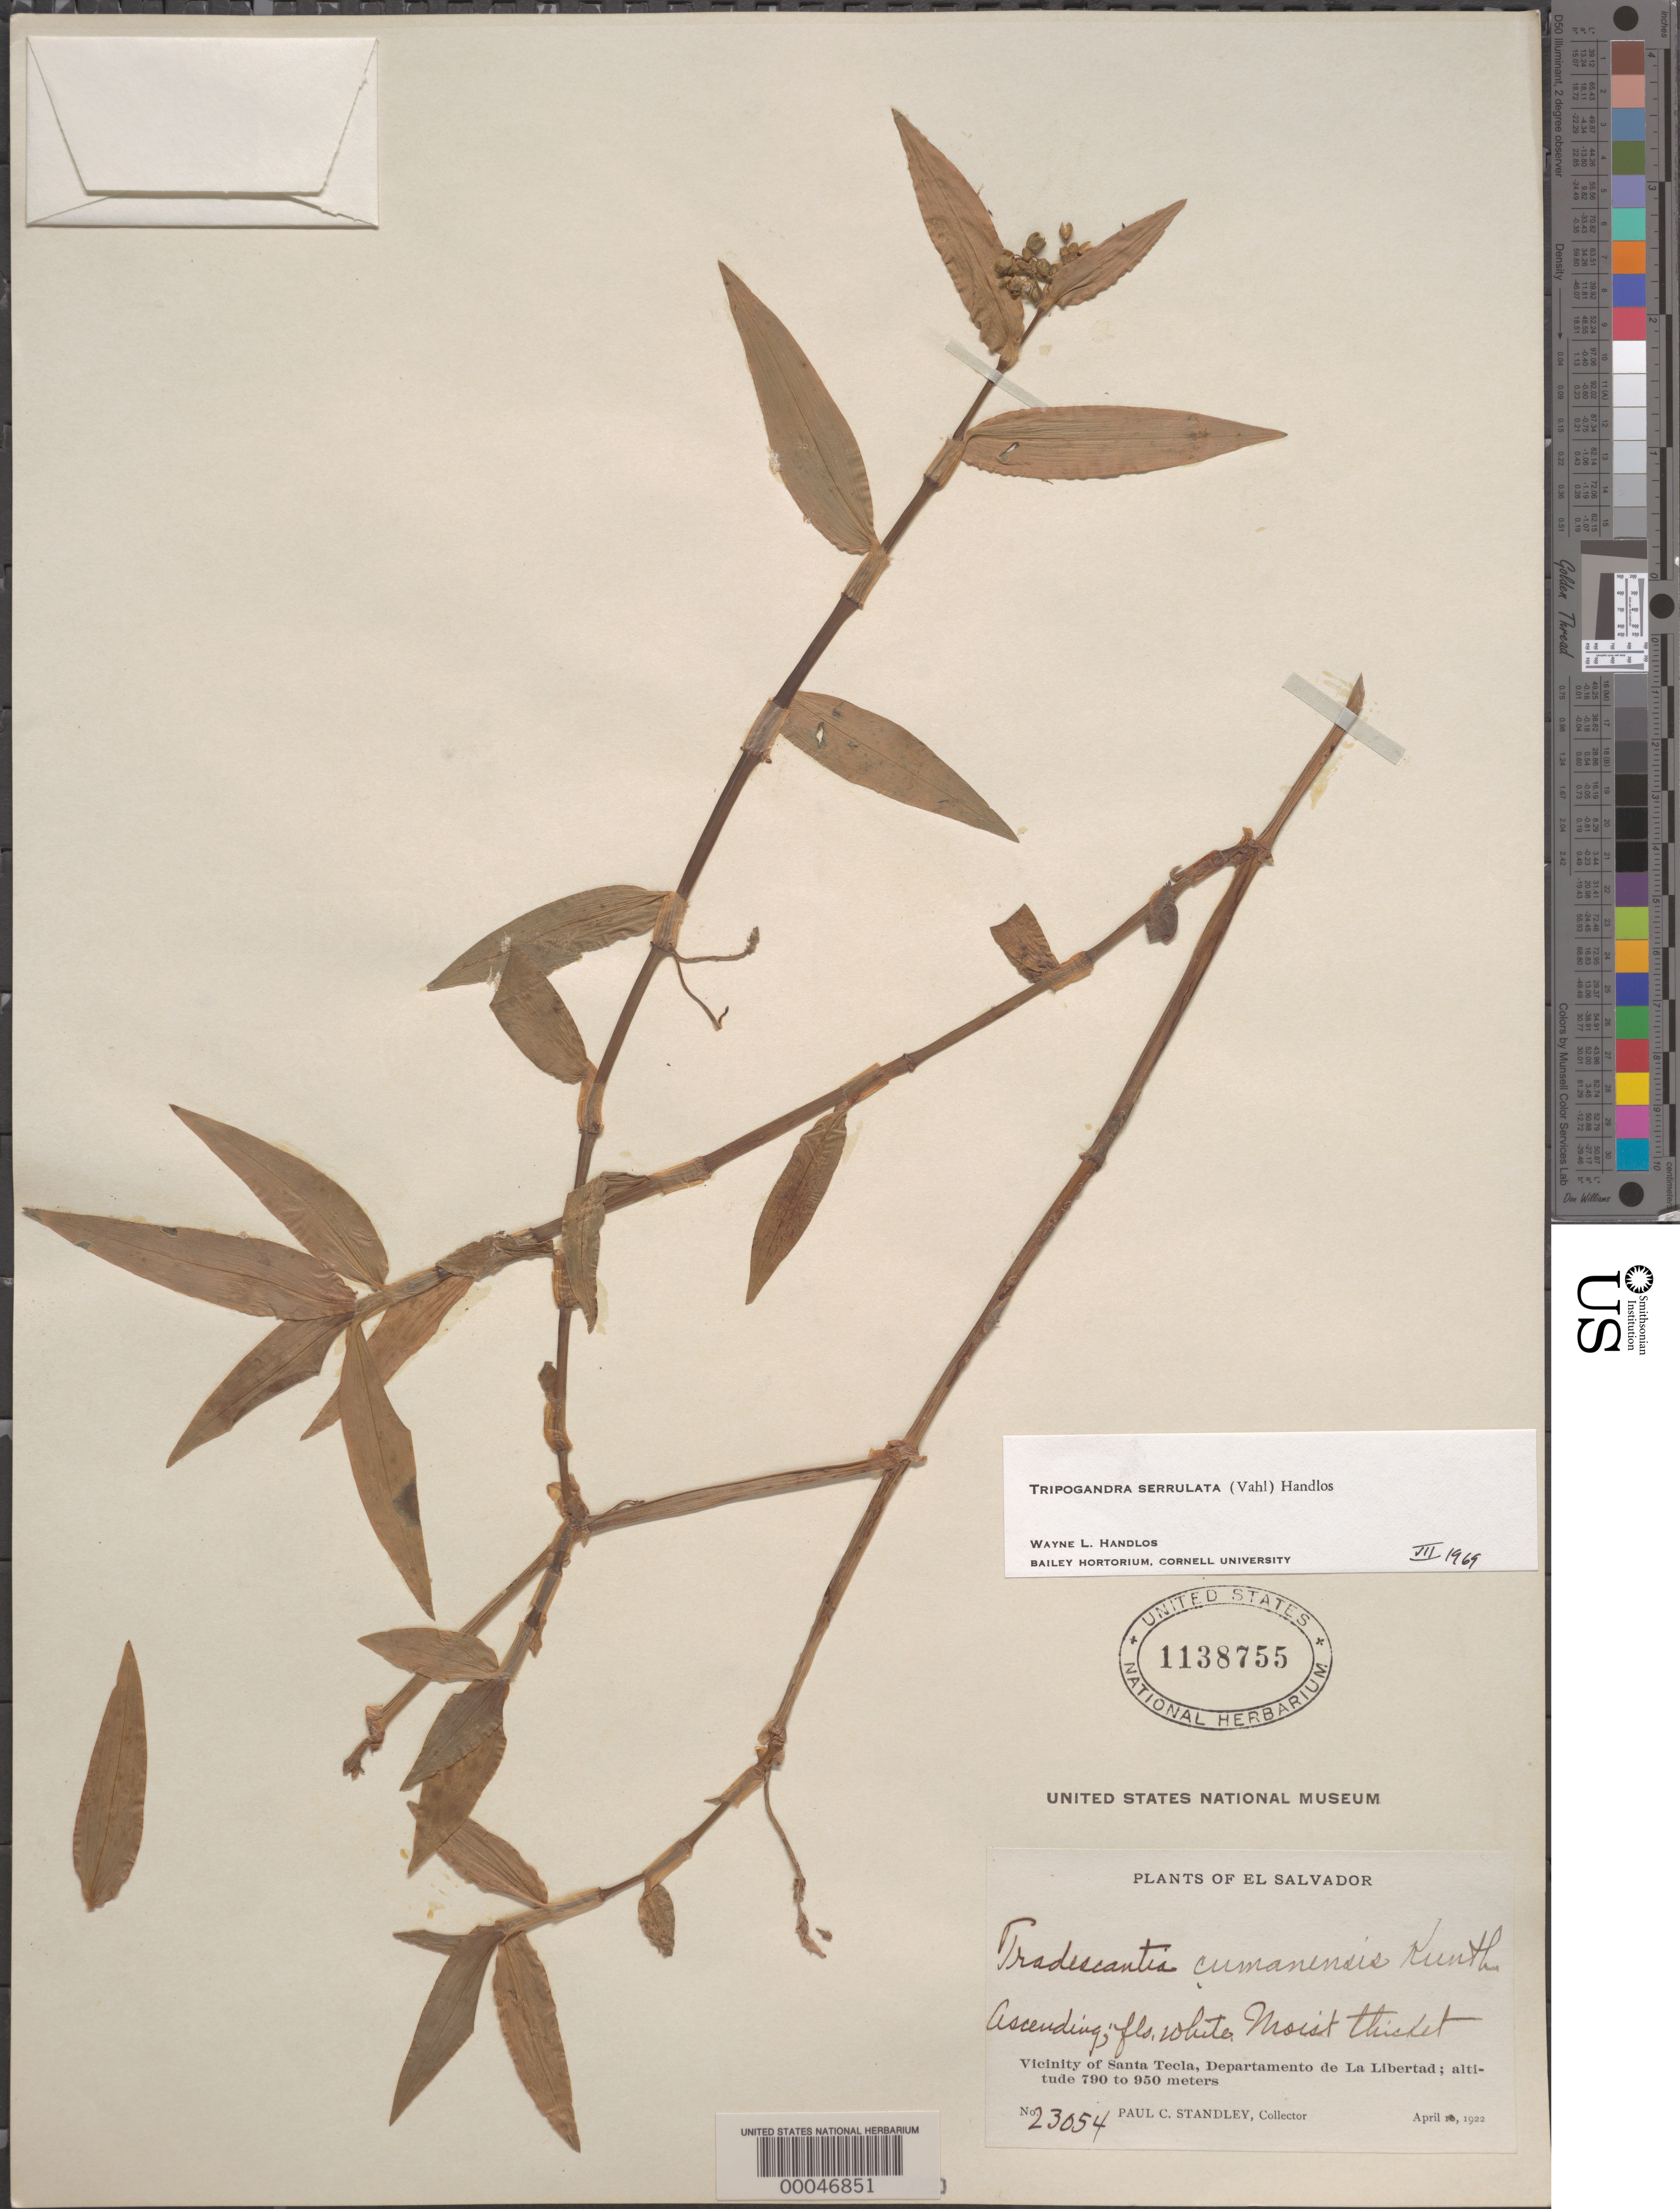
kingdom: Plantae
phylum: Tracheophyta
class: Liliopsida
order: Commelinales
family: Commelinaceae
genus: Tripogandra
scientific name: Tripogandra serrulata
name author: (Vahl) Handlos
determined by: Handlos, W. L.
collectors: P. C. Standley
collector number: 23054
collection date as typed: Apr 1922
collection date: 1922-04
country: El Salvador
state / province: La Libertad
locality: Near anta tecla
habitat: Moist thicket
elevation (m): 790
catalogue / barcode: US 1138755